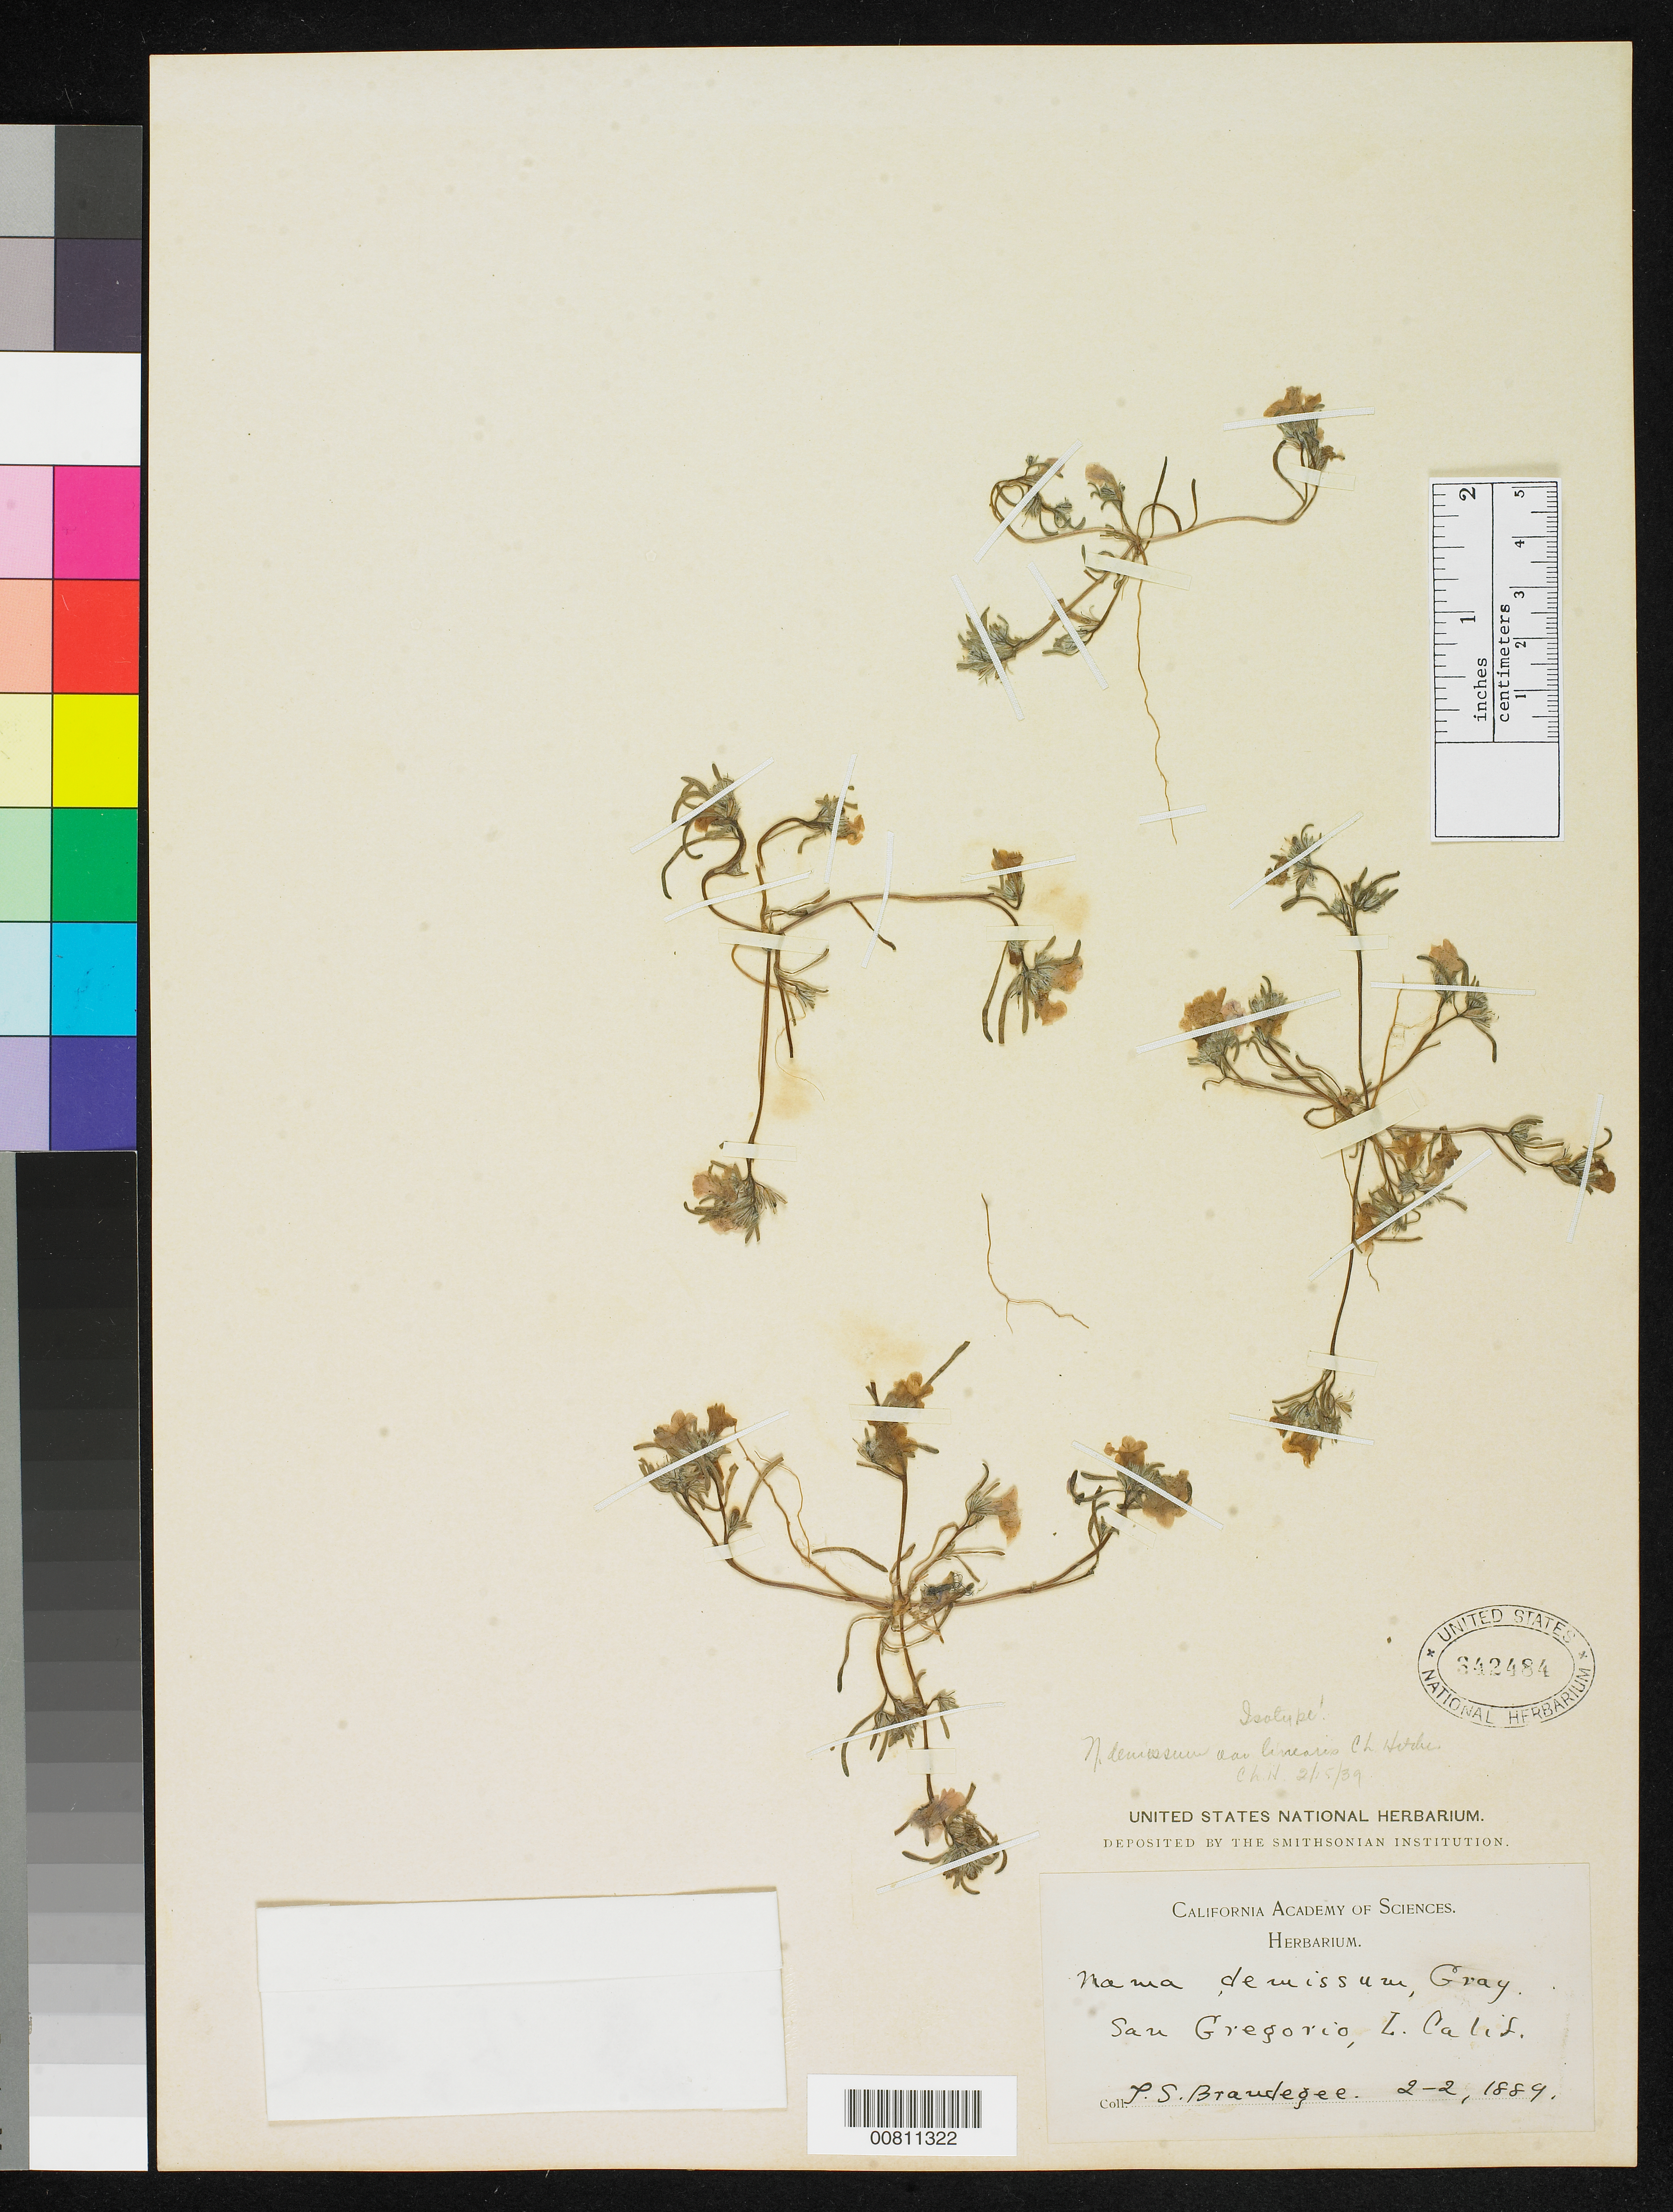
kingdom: Plantae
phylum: Tracheophyta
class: Magnoliopsida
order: Boraginales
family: Namaceae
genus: Nama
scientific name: Nama demissum var. lineare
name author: C.L. Hitchc.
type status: Isotype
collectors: T. S. Brandegee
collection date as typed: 02 Feb 1889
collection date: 1889-02-02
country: United States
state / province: California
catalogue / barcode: US 342484